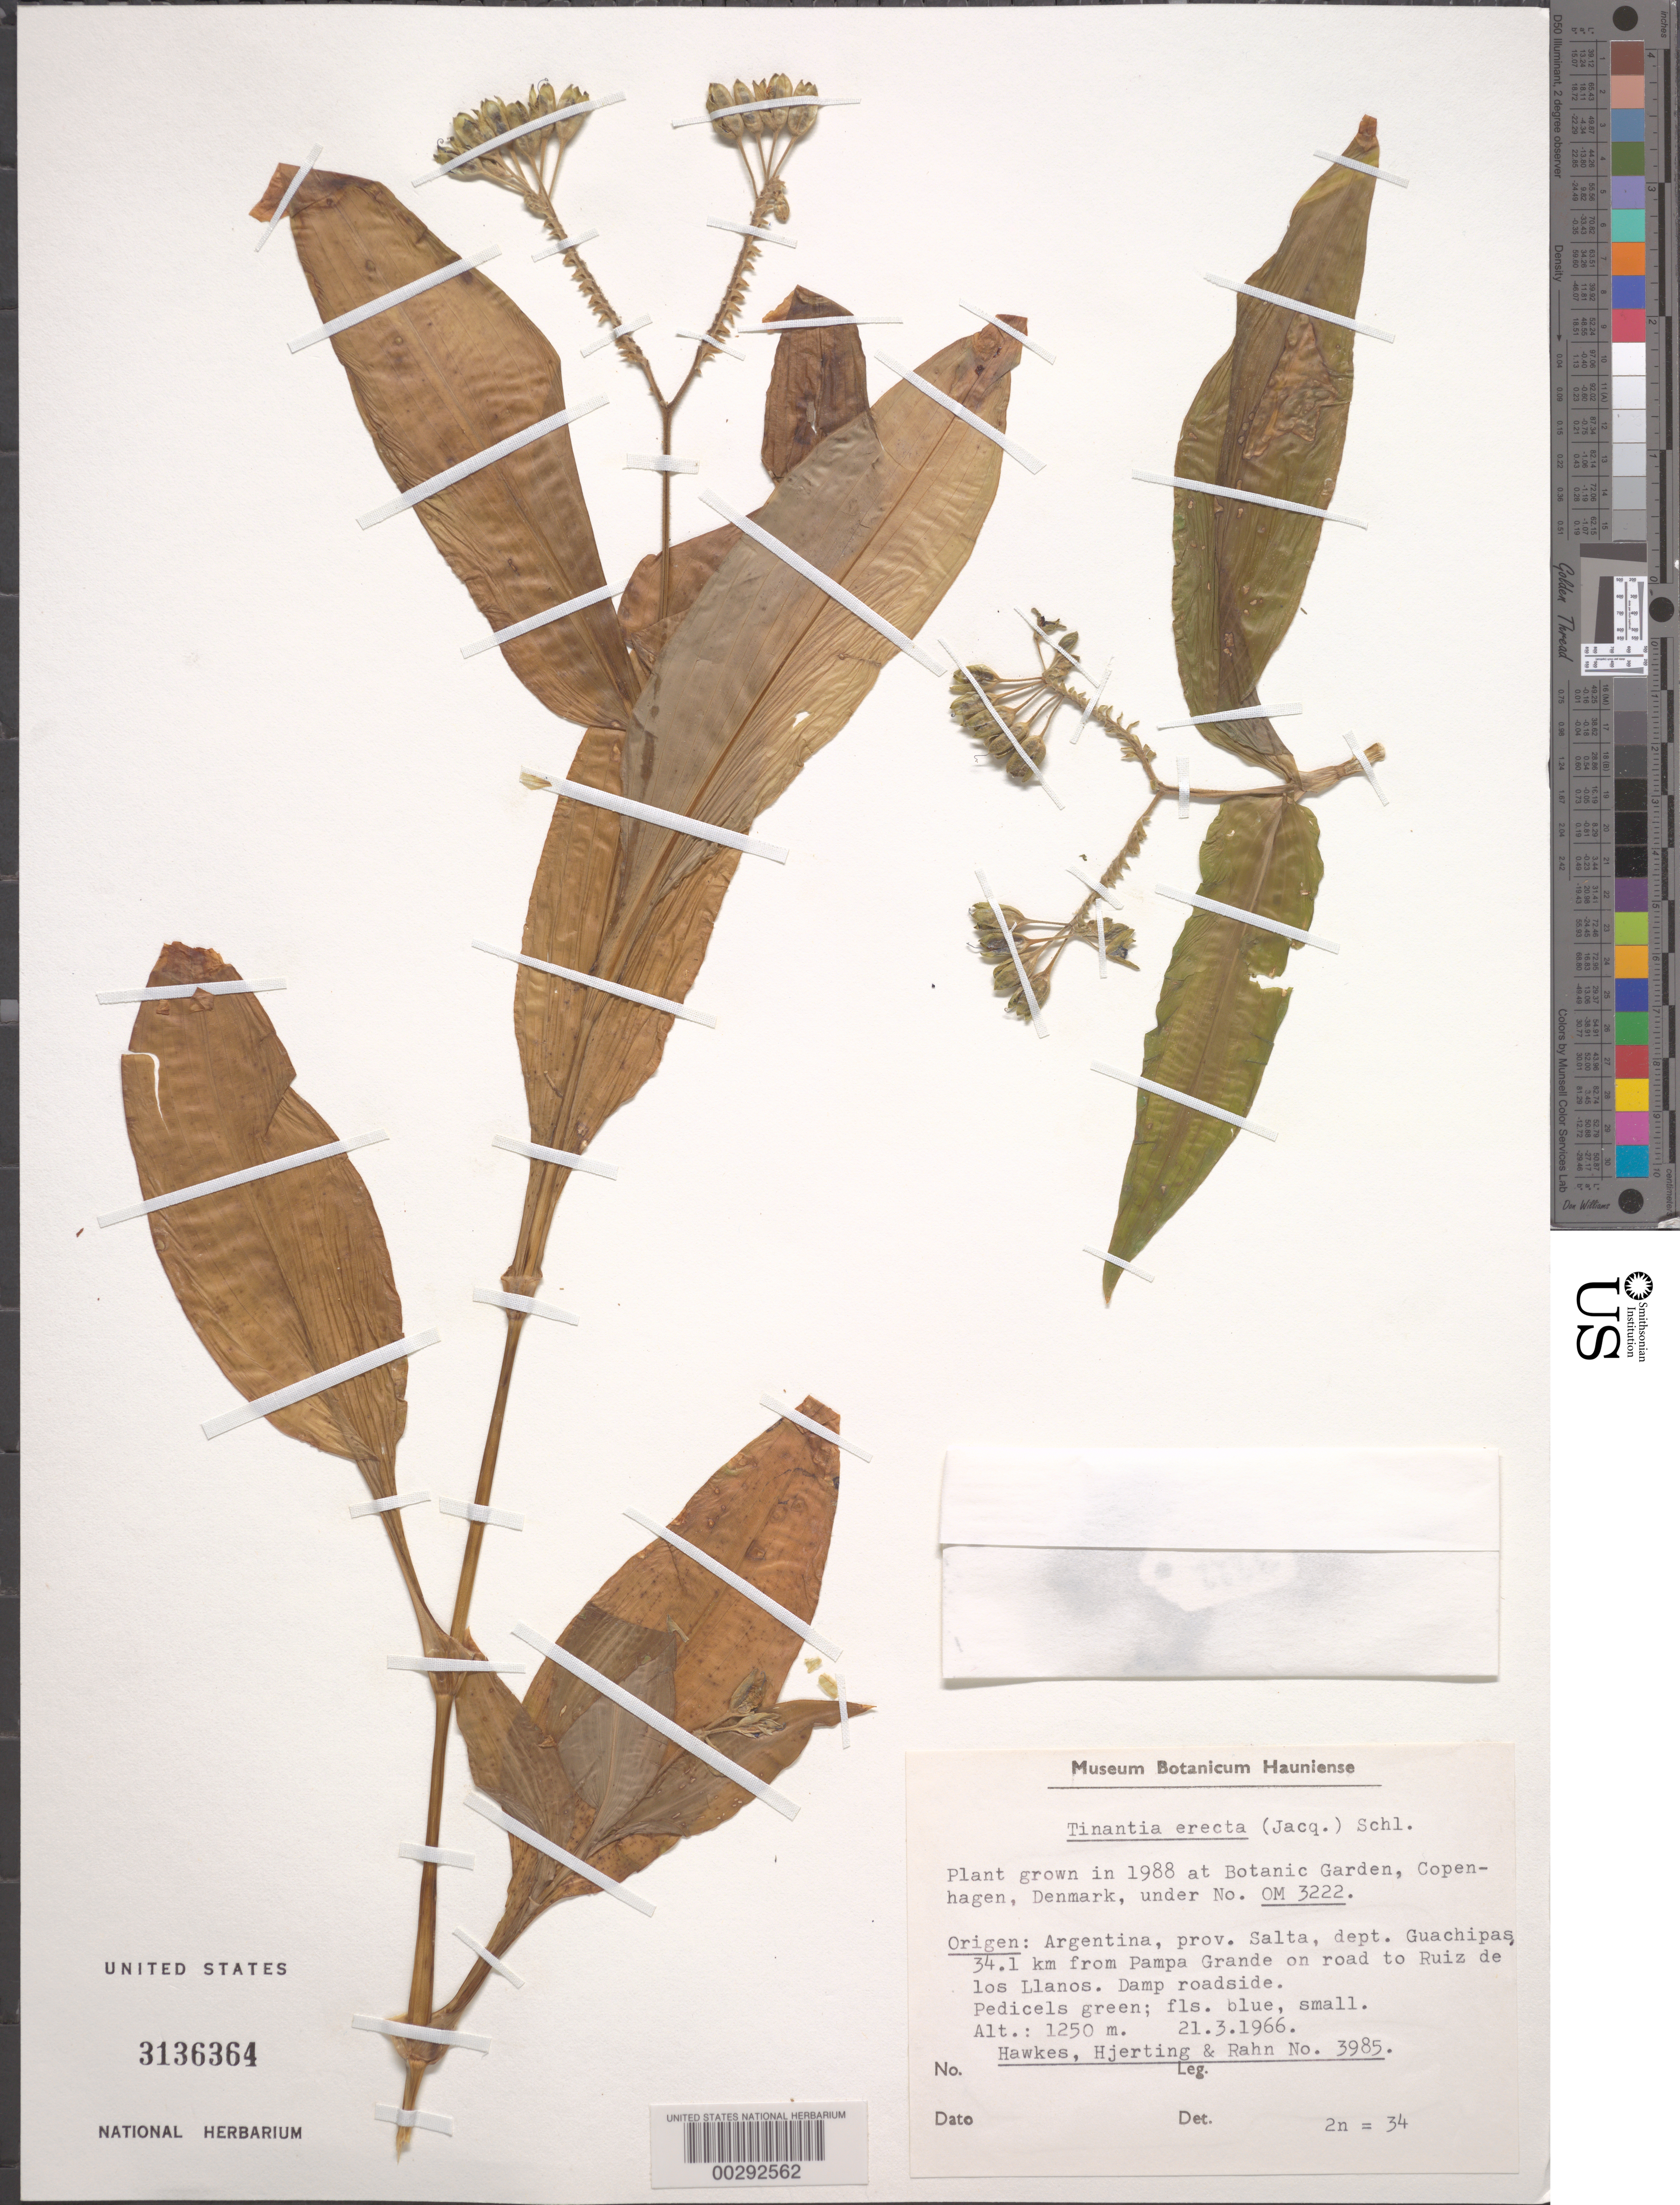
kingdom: Plantae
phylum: Tracheophyta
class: Liliopsida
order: Commelinales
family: Commelinaceae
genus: Tinantia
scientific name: Tinantia standleyi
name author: Steyerm.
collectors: J. Hawkes, J. P. Hjerting & K. Rahn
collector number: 3985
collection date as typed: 21 Mar 1966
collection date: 1966-03-21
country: Argentina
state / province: Salta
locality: Guachipas, 34.1 km from Pampa Grande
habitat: Damp roadside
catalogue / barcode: US 3136364